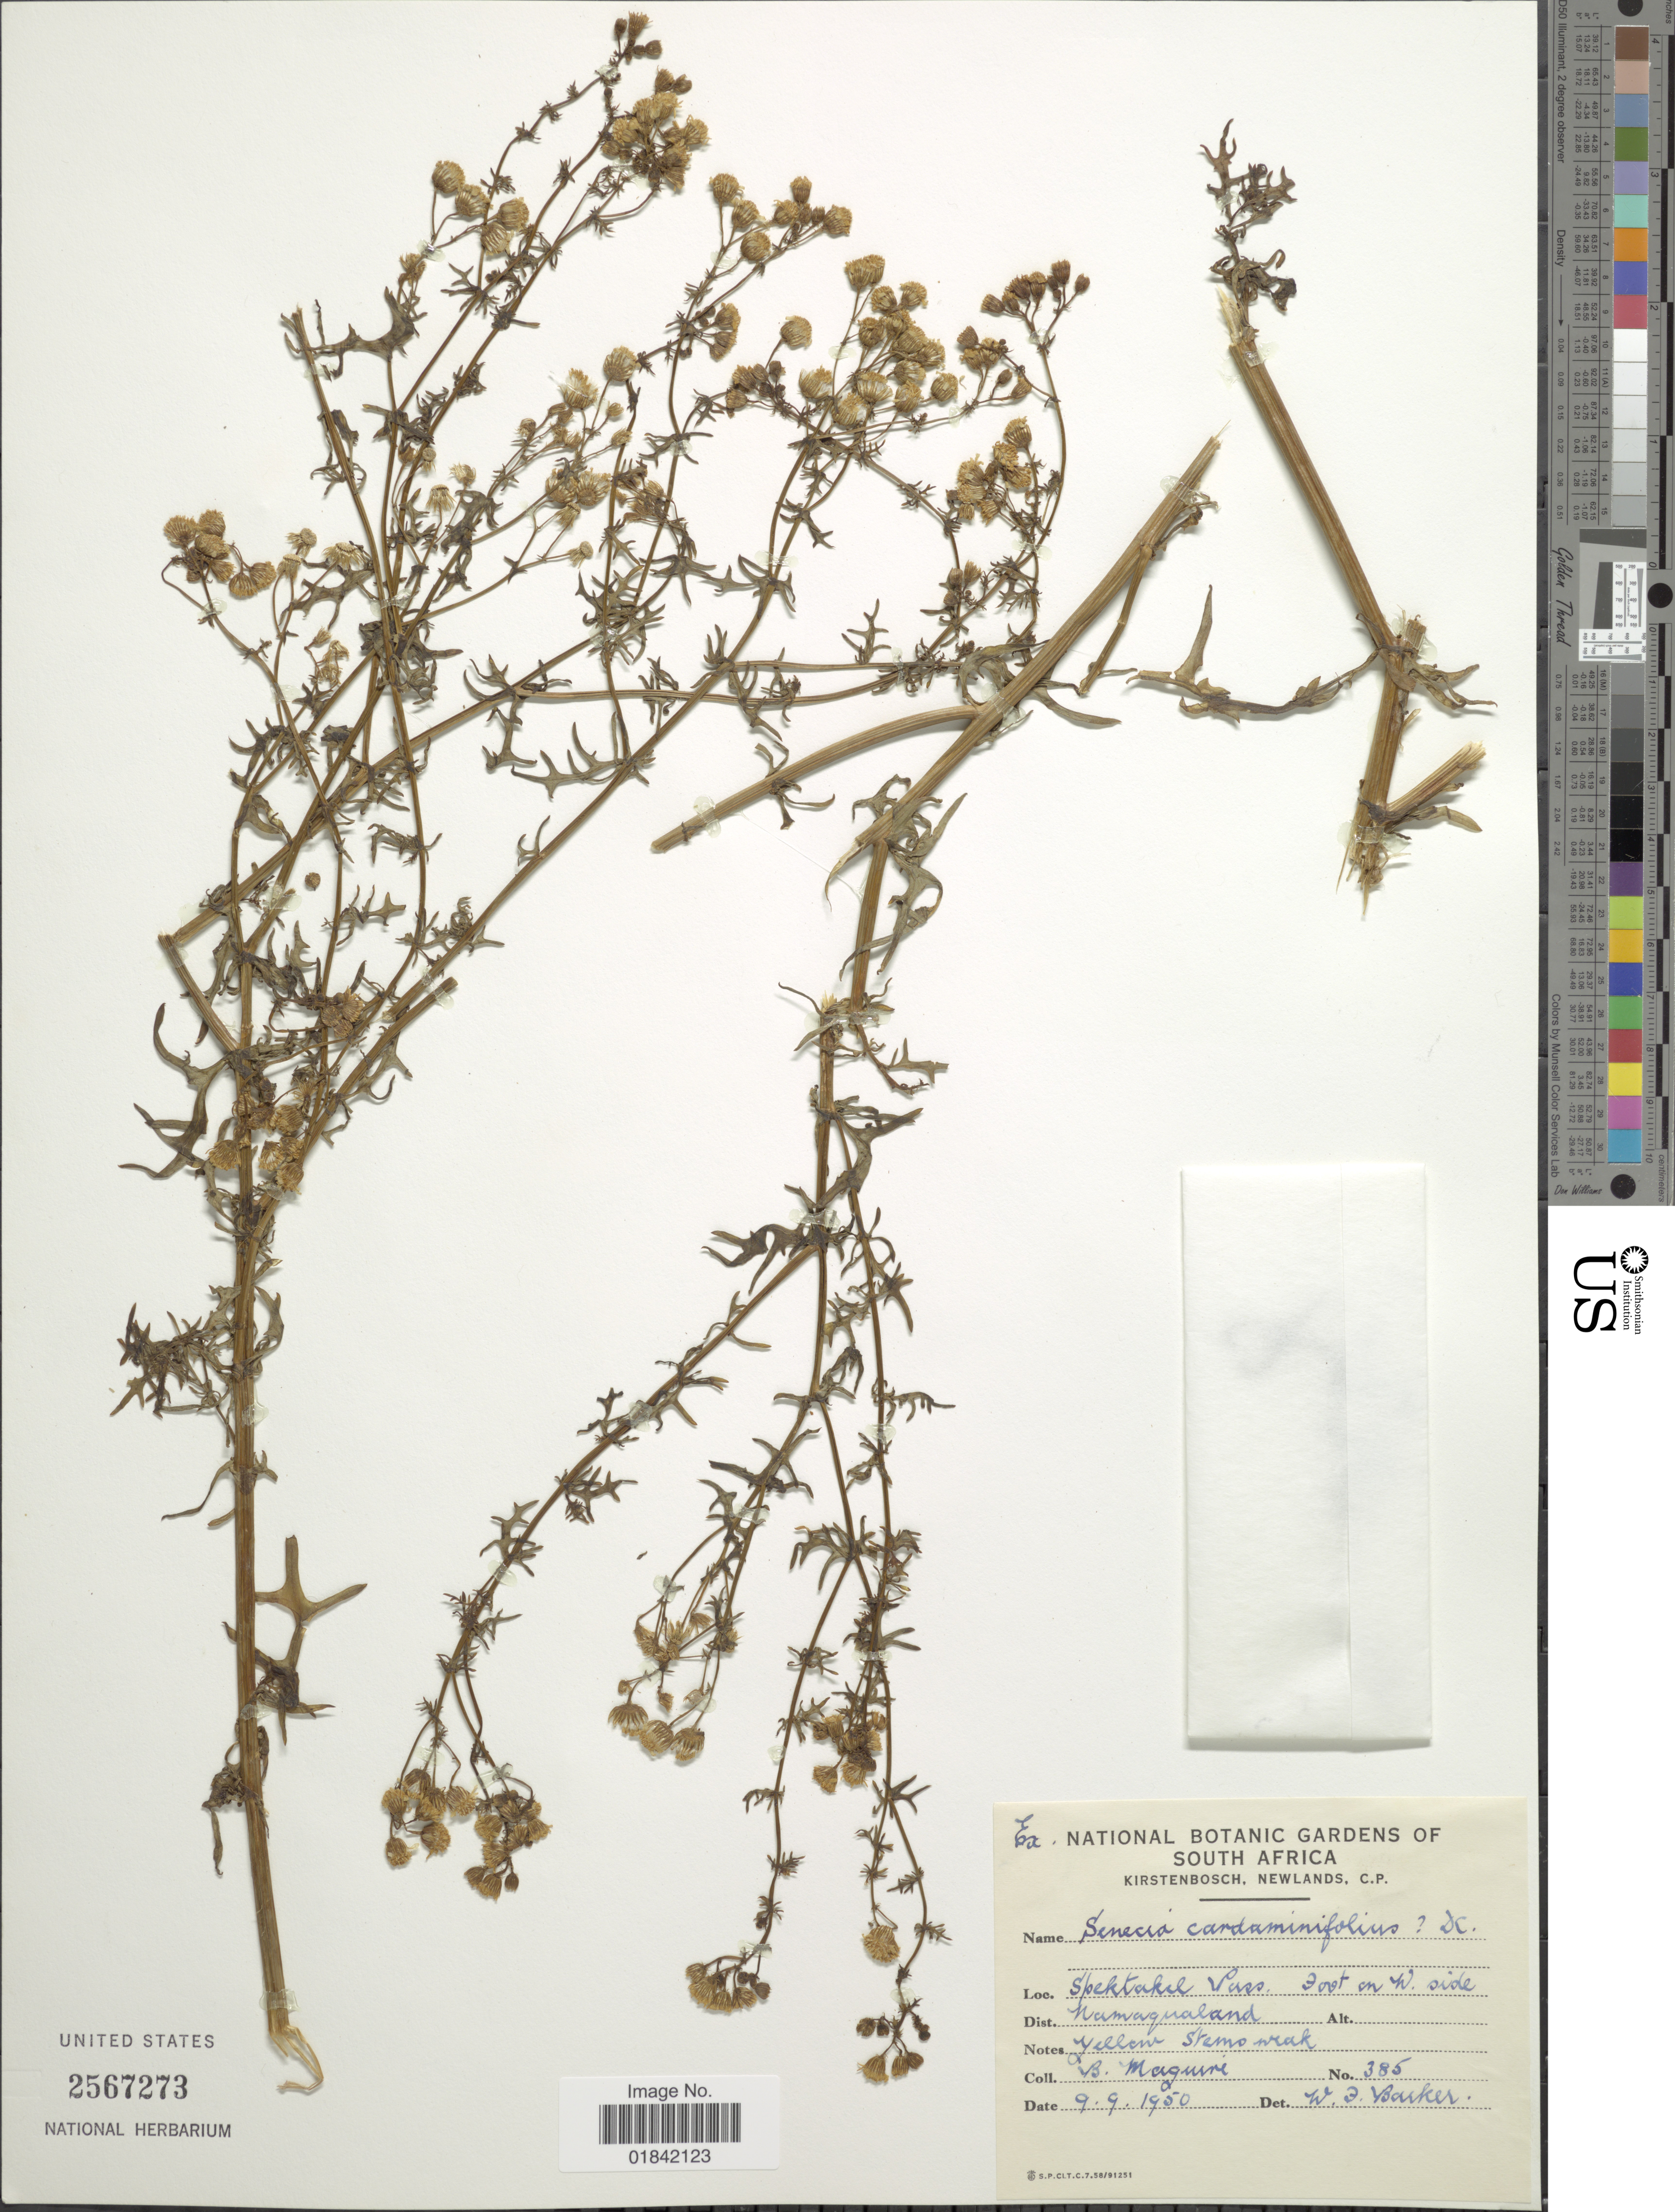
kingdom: Plantae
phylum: Tracheophyta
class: Magnoliopsida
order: Asterales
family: Asteraceae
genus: Senecio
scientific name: Senecio cardaminifolius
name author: DC.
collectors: B. Maguire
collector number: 385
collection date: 1950-09-09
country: South Africa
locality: Spektakel Pass, foot on W. side, Namaqualand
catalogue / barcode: US 2567273